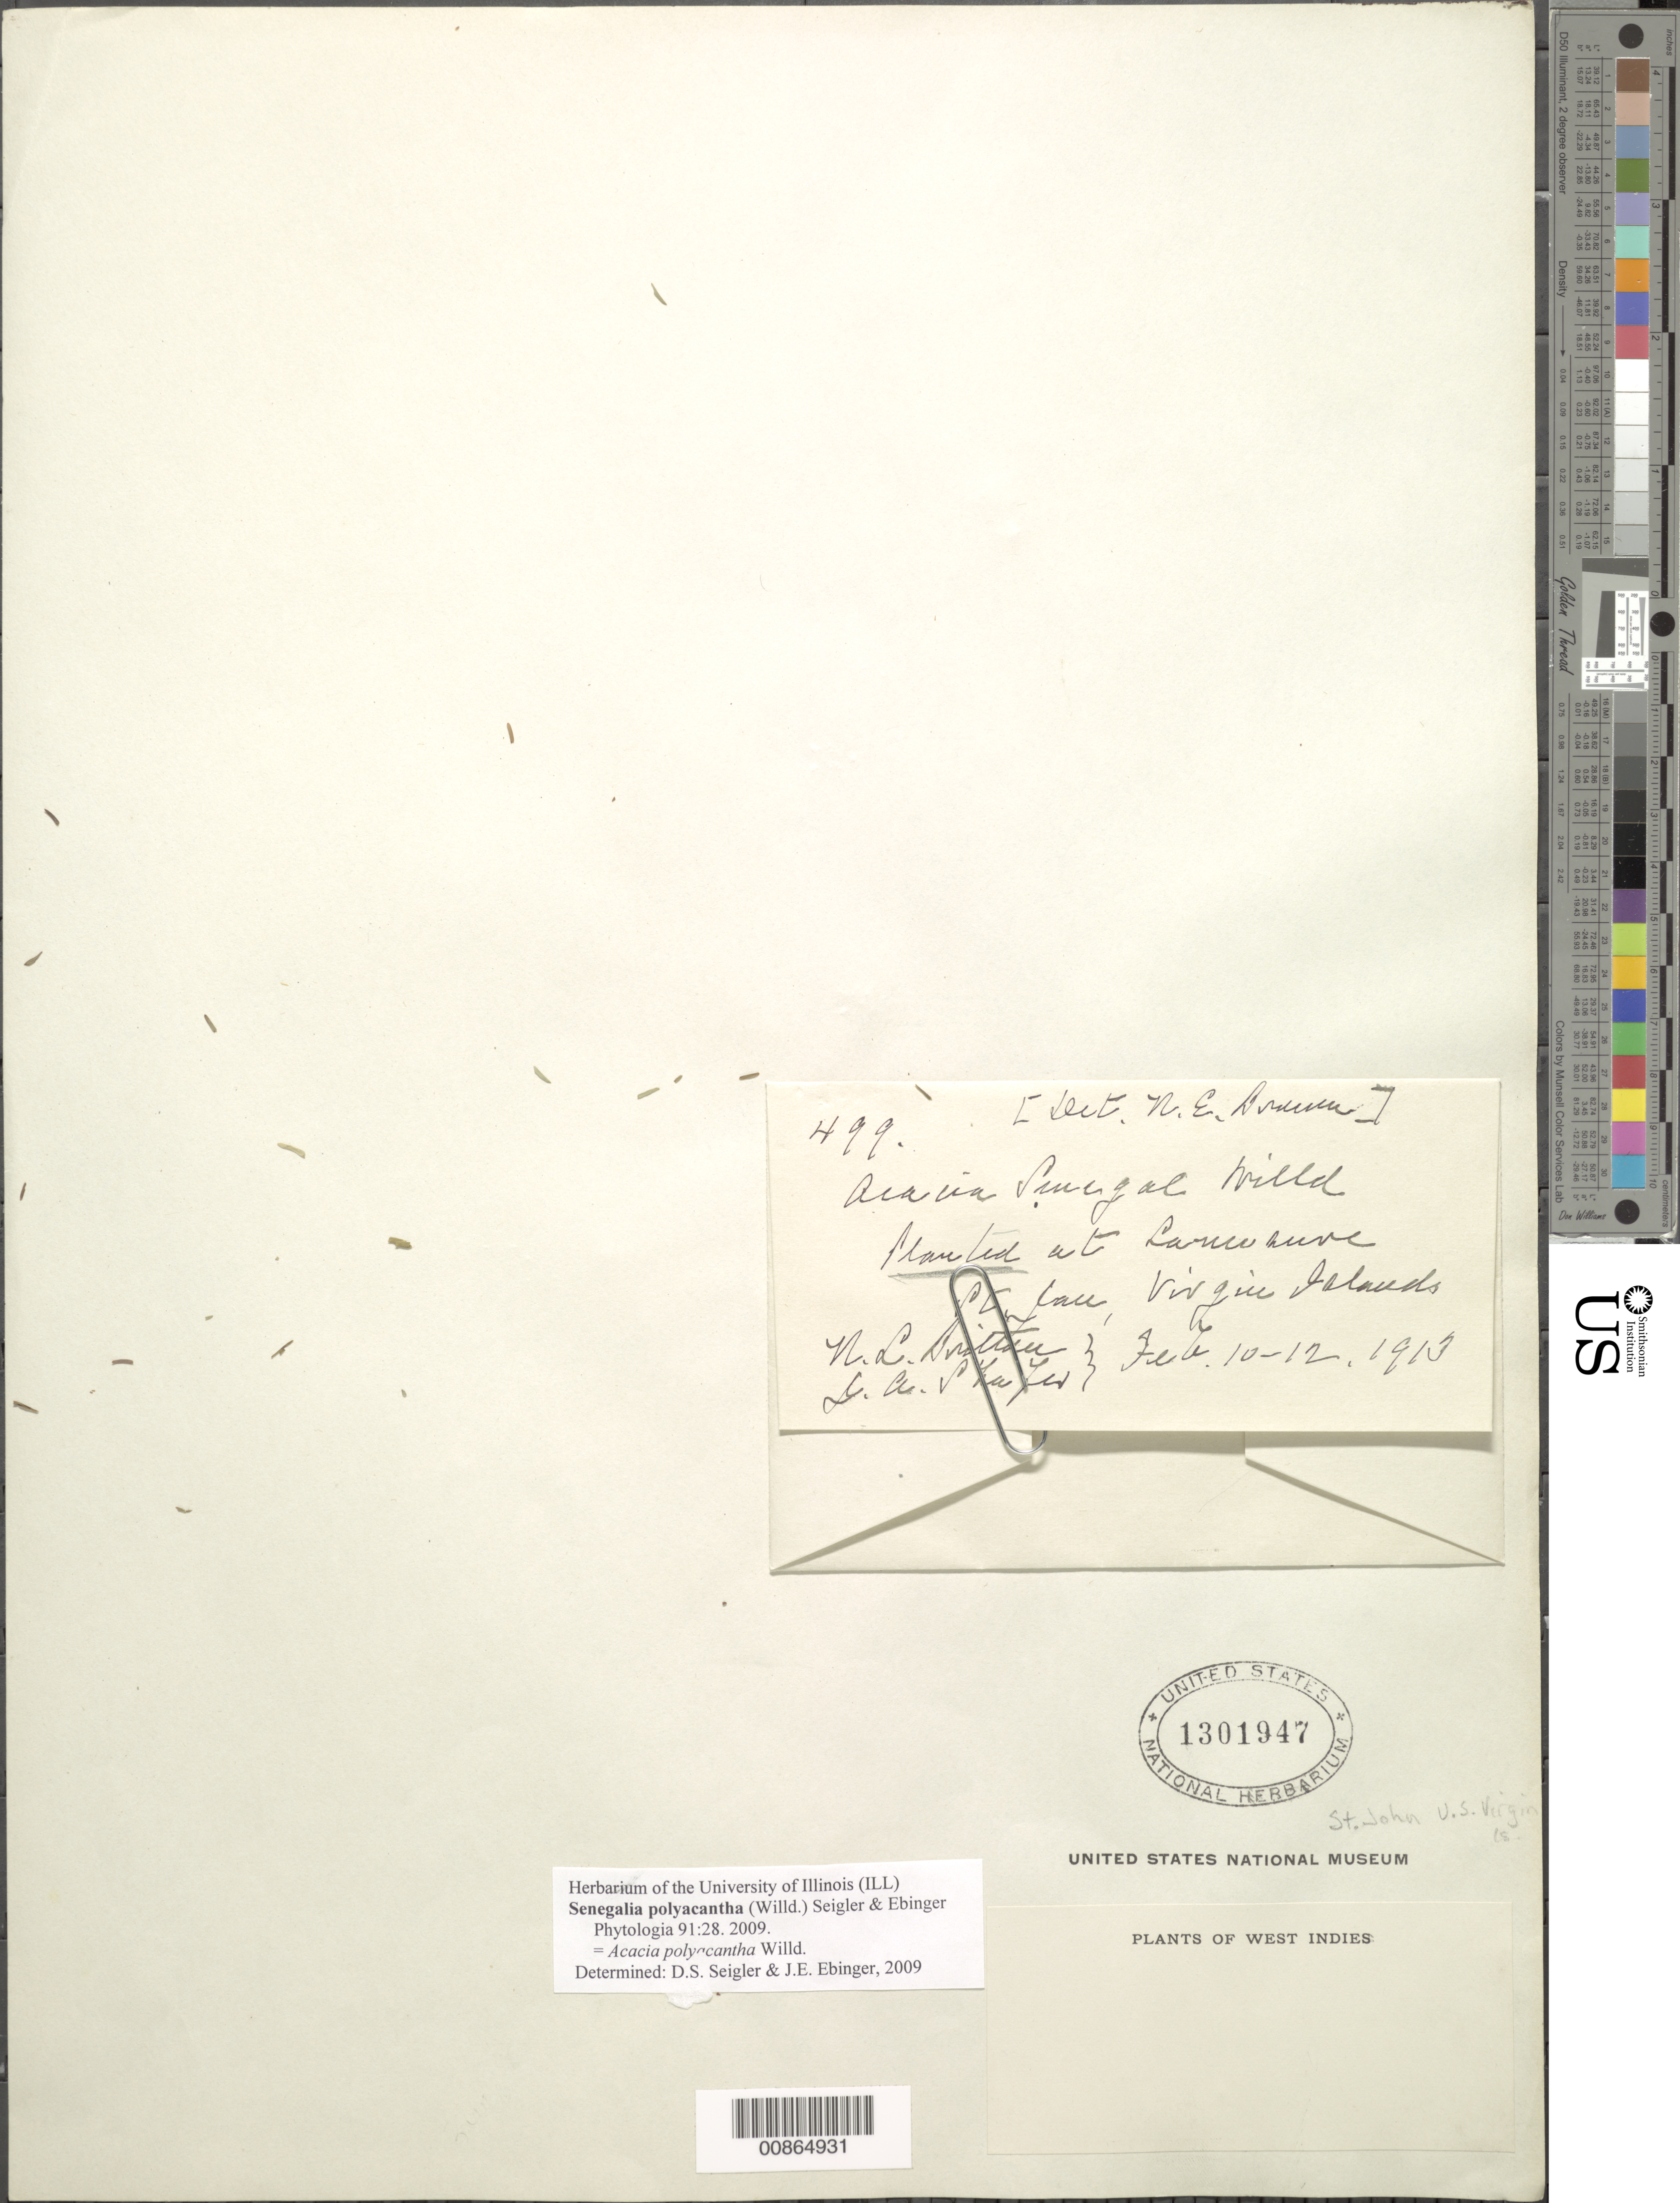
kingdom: Plantae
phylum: Tracheophyta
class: Magnoliopsida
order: Fabales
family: Fabaceae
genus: Senegalia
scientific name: Senegalia polyacantha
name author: (Willd.) Seigler & Ebinger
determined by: Seigler, David S.; Ebinger, J. E.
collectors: N. Britton & J. A. Shafer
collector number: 499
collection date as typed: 10 Feb 1913 to 12 Feb 1913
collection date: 1913-02-10/1913-02-12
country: U.S. Virgin Islands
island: St. John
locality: St. Jan (St. John). Planted at Lance "suve".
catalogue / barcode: US 1301947